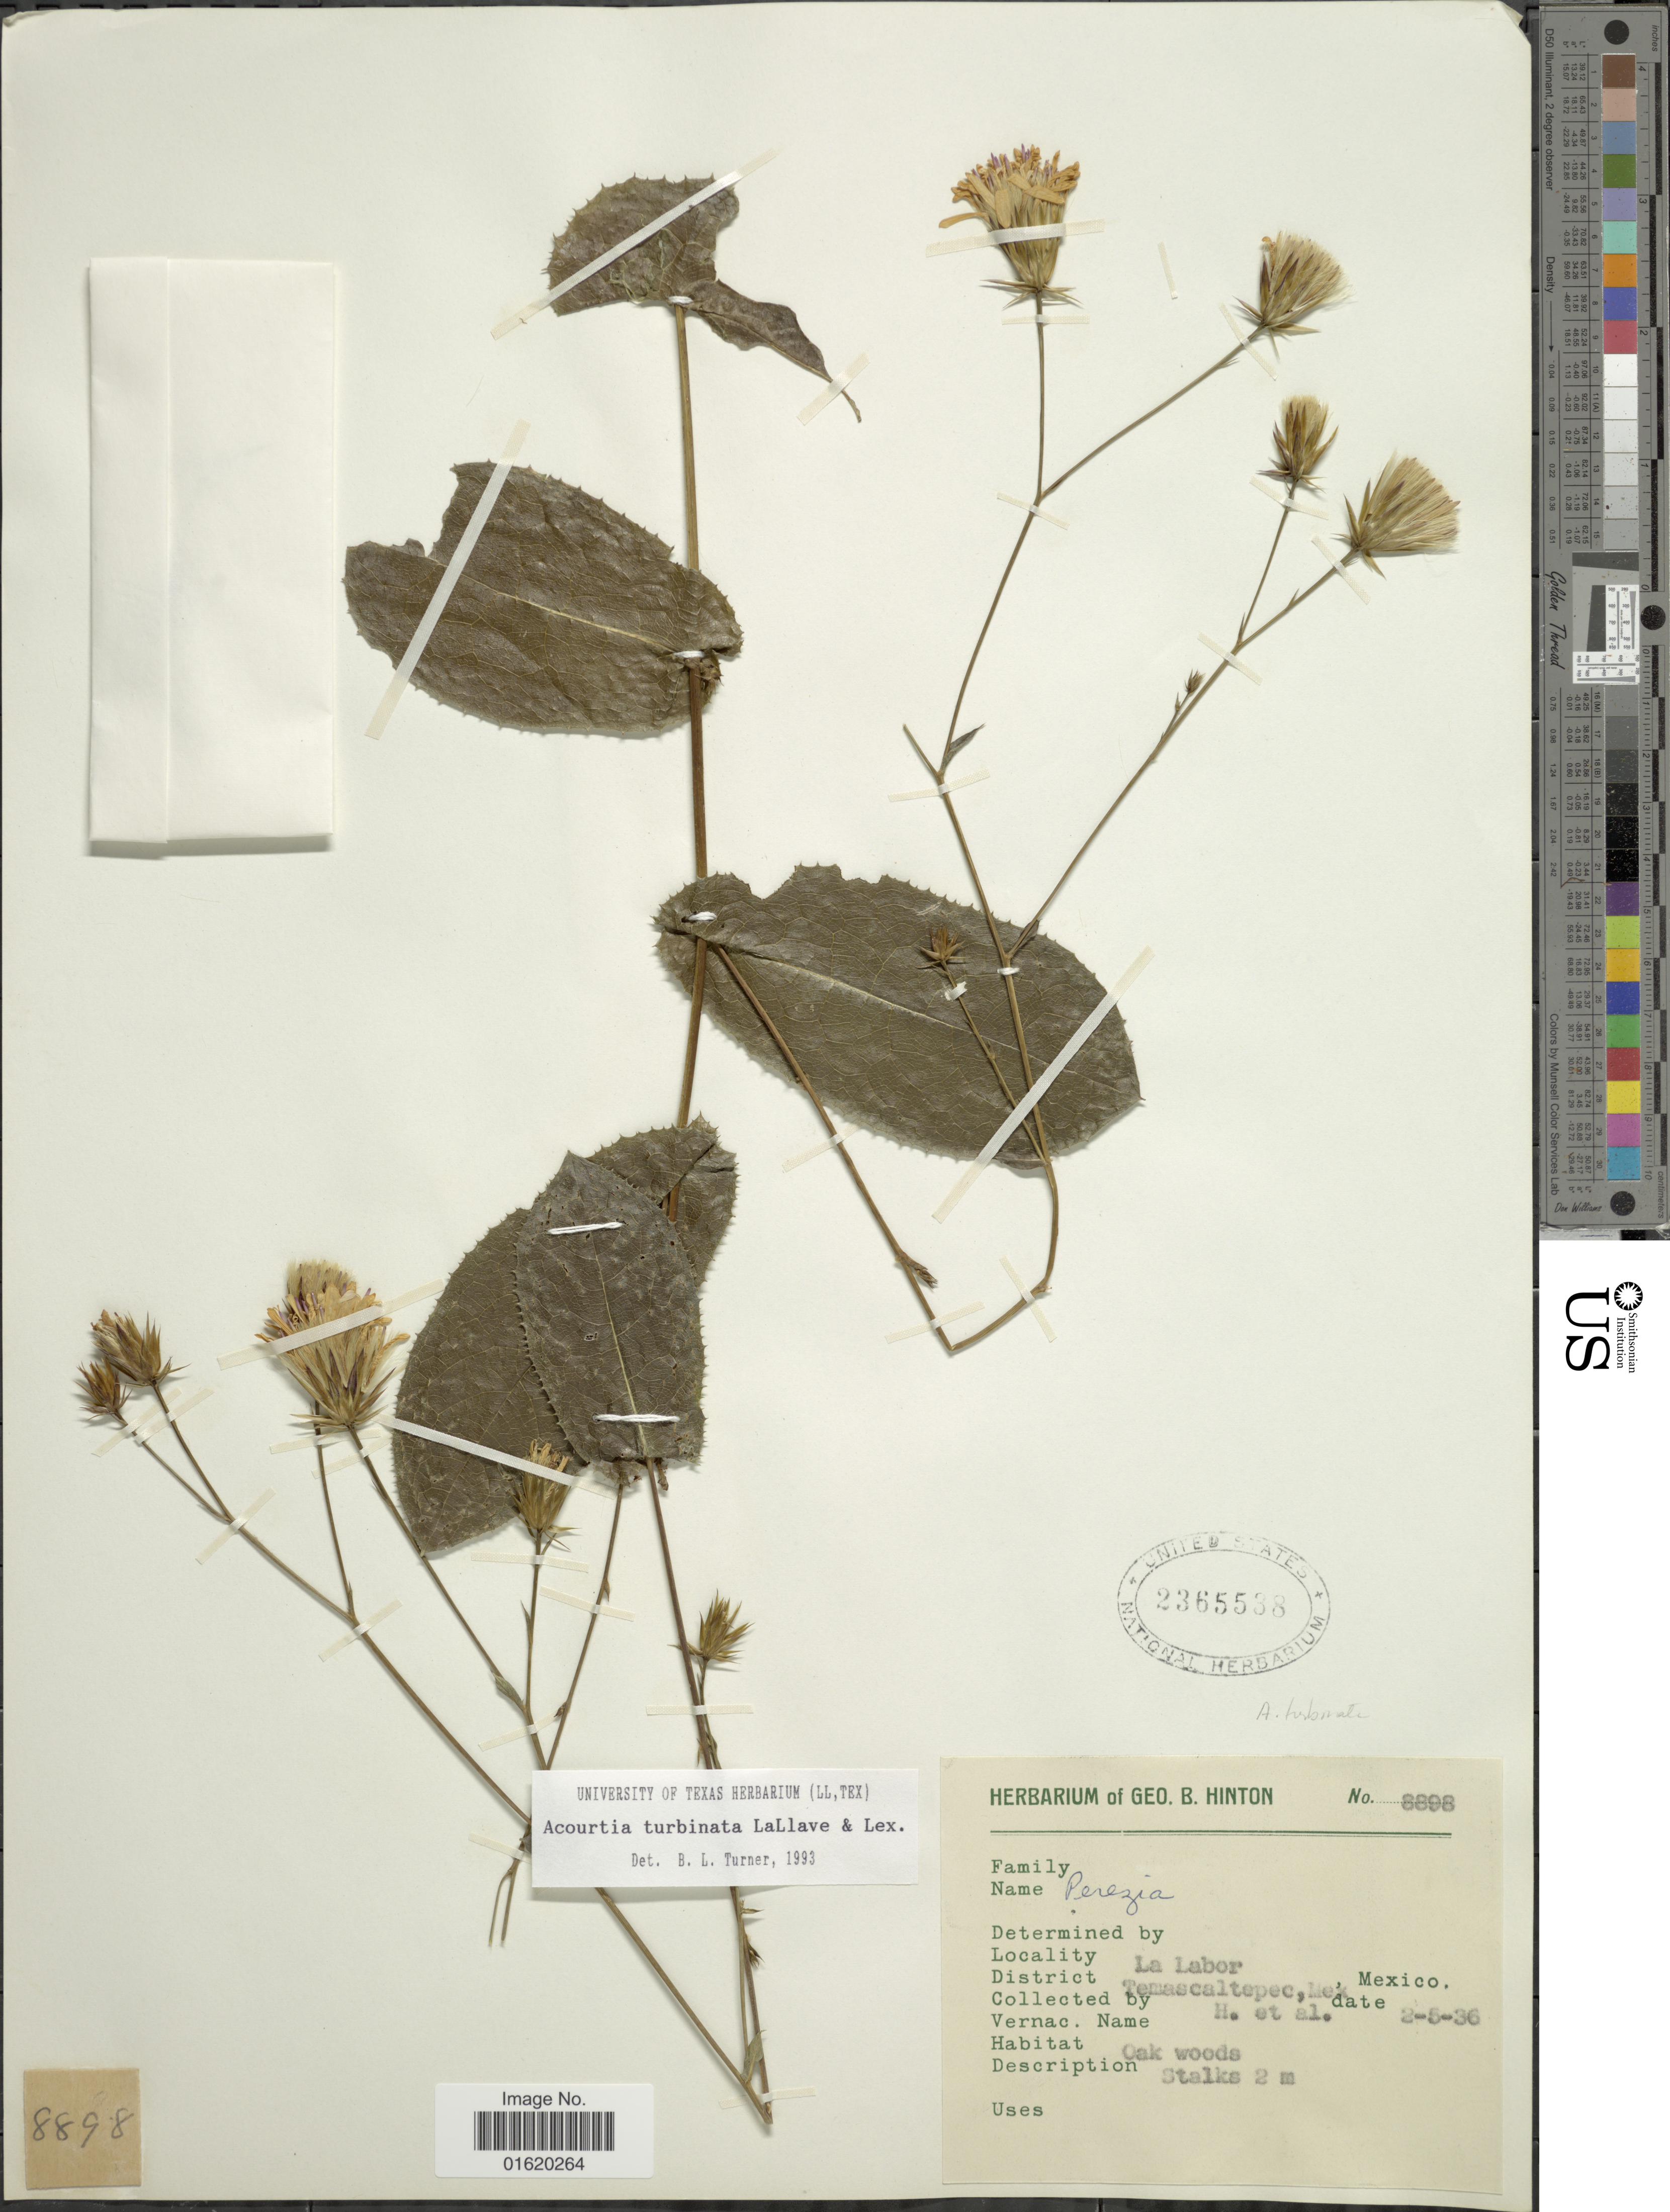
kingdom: Plantae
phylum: Tracheophyta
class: Magnoliopsida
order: Asterales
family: Asteraceae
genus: Acourtia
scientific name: Acourtia turbinata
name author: (La Llave & Lex.) Reveal & R.M. King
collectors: G. B. Hinton & et al.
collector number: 8898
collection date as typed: Transcribed d/m/y: 2/5/36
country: Mexico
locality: La Labor, Temascaltepec, oak woods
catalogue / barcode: US 2365538